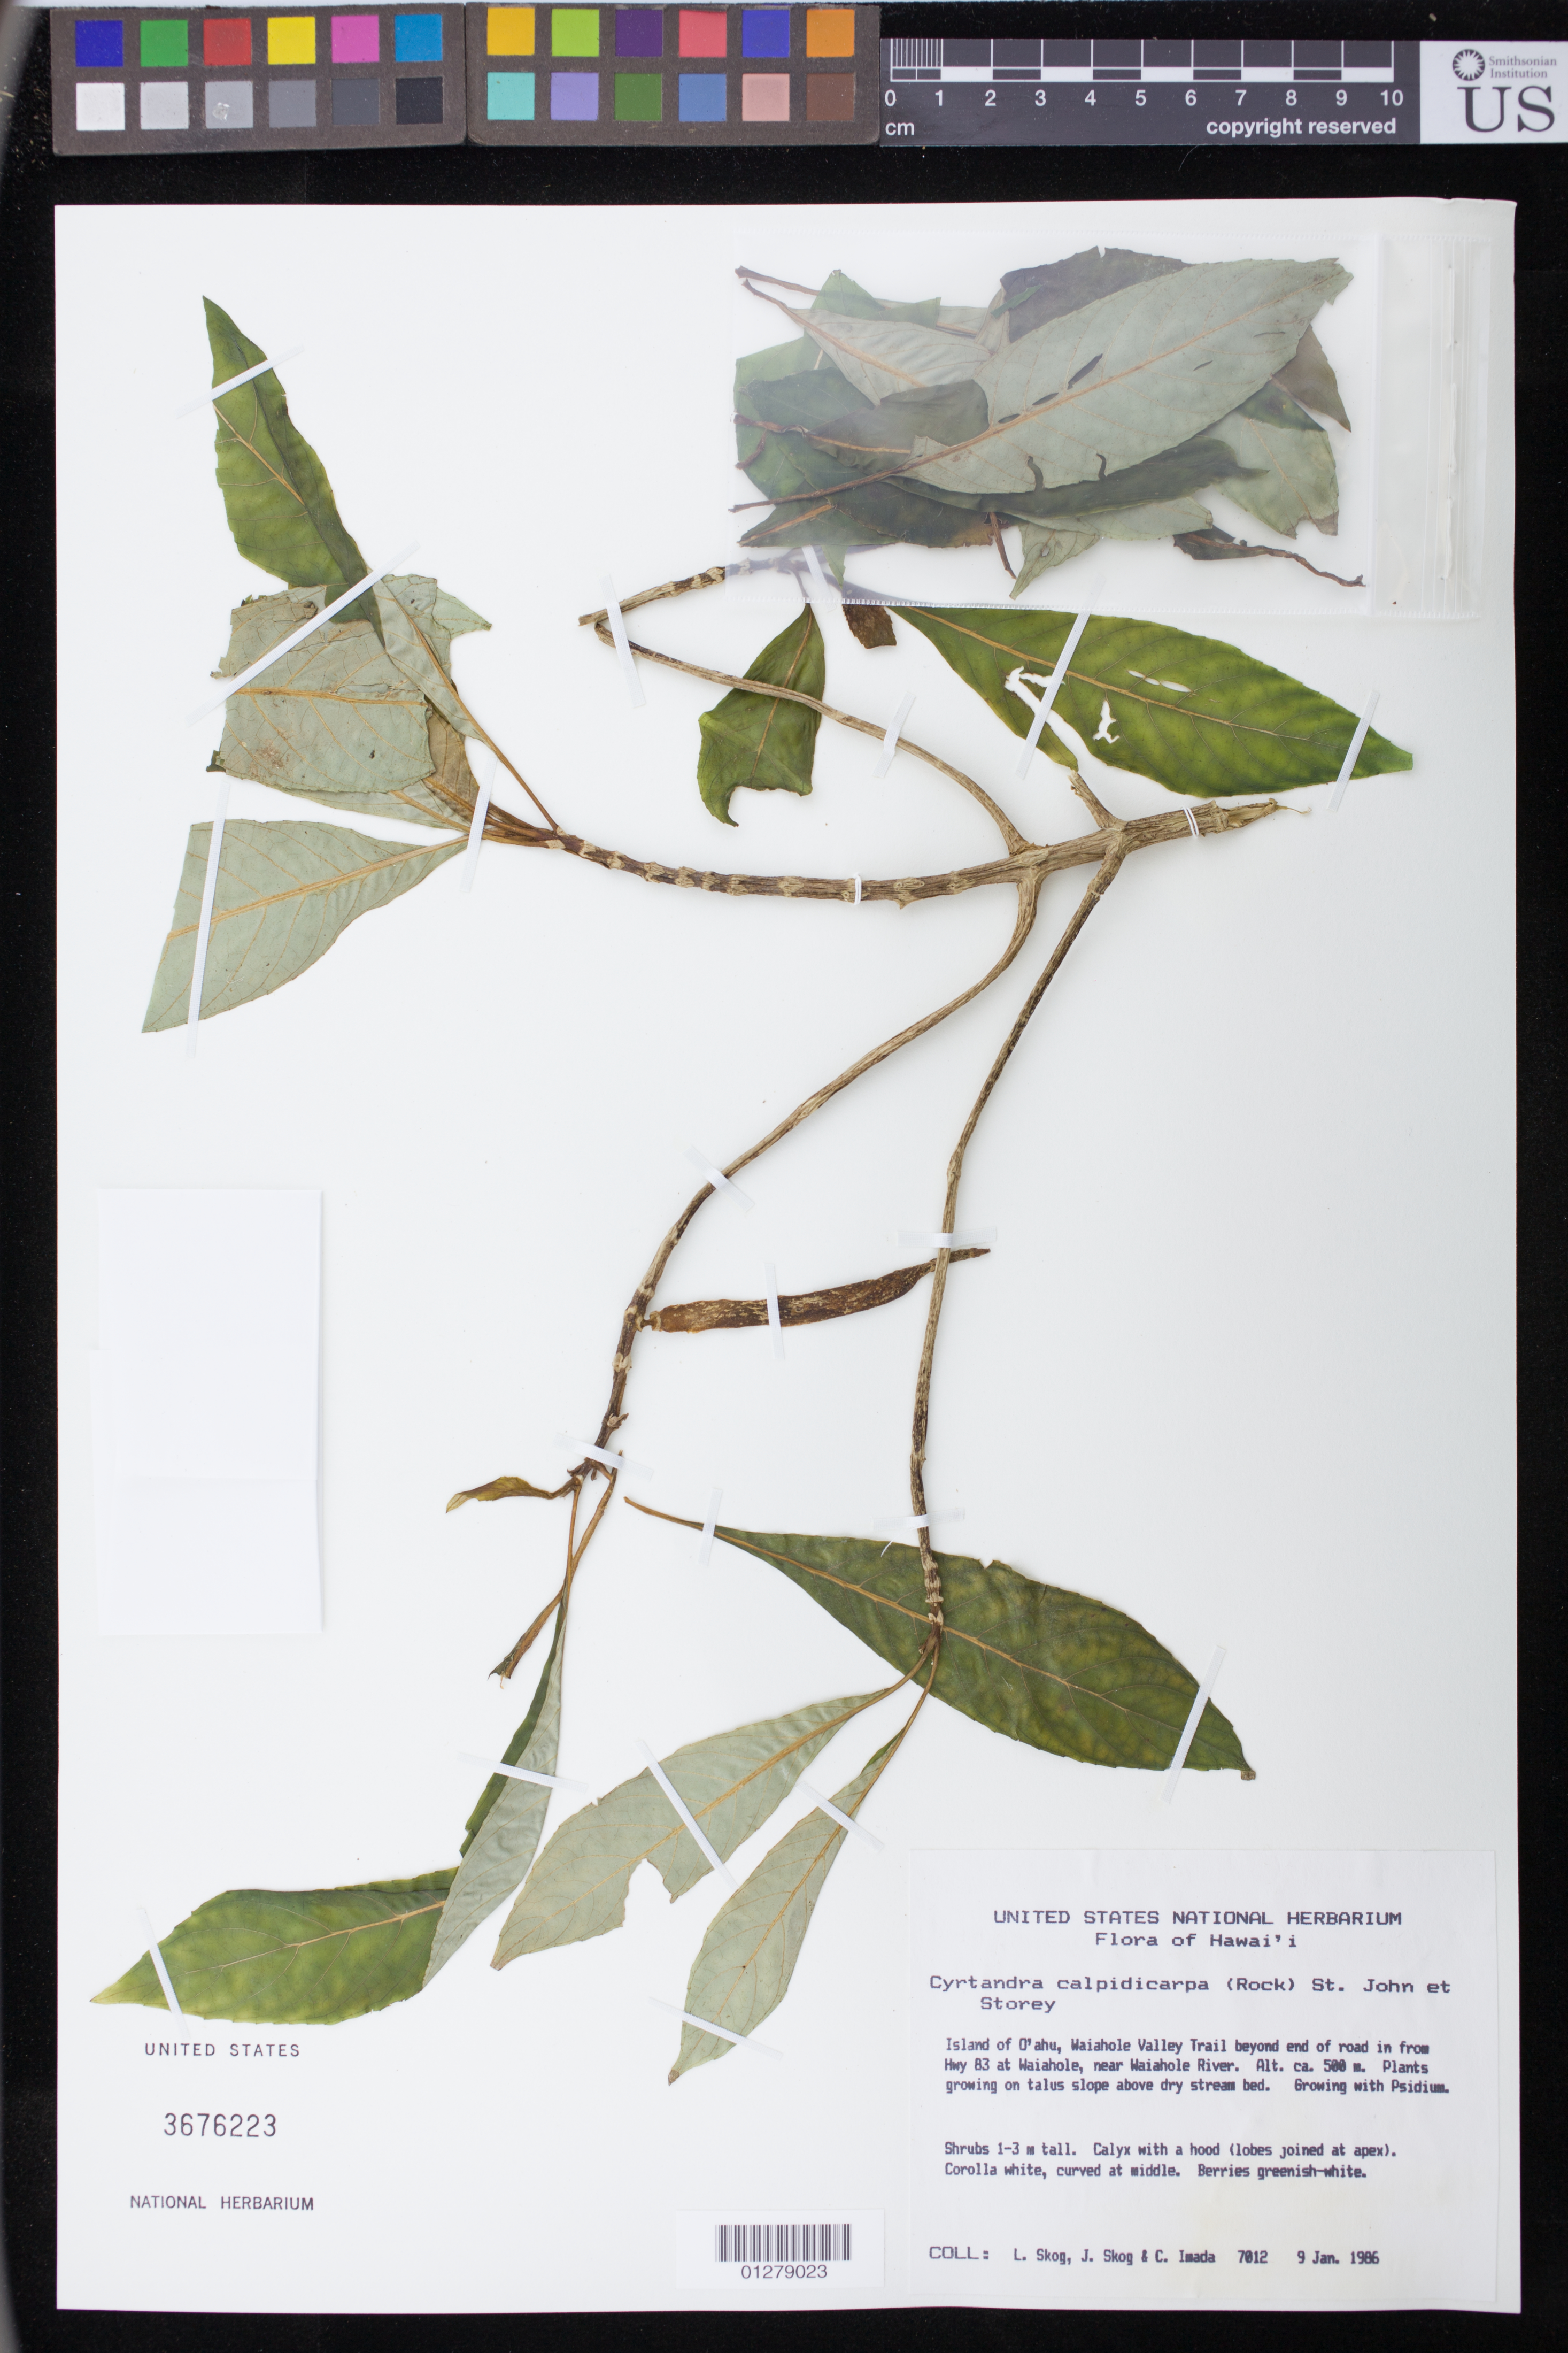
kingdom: Plantae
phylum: Tracheophyta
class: Magnoliopsida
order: Lamiales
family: Gesneriaceae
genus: Cyrtandra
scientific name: Cyrtandra calpidicarpa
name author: (Rock) H. St. John & Storey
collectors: L. E. Skog, J. E. Skog & C. Imada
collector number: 7012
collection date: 1986-01-09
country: United States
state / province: Hawaii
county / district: Honolulu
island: Oahu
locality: Waiahole Valley Trail beyond end of road in from Hwy 83 at Waiahole, near Waiahole River.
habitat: On talus slope above dry stream bed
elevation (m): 500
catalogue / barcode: US 3676223